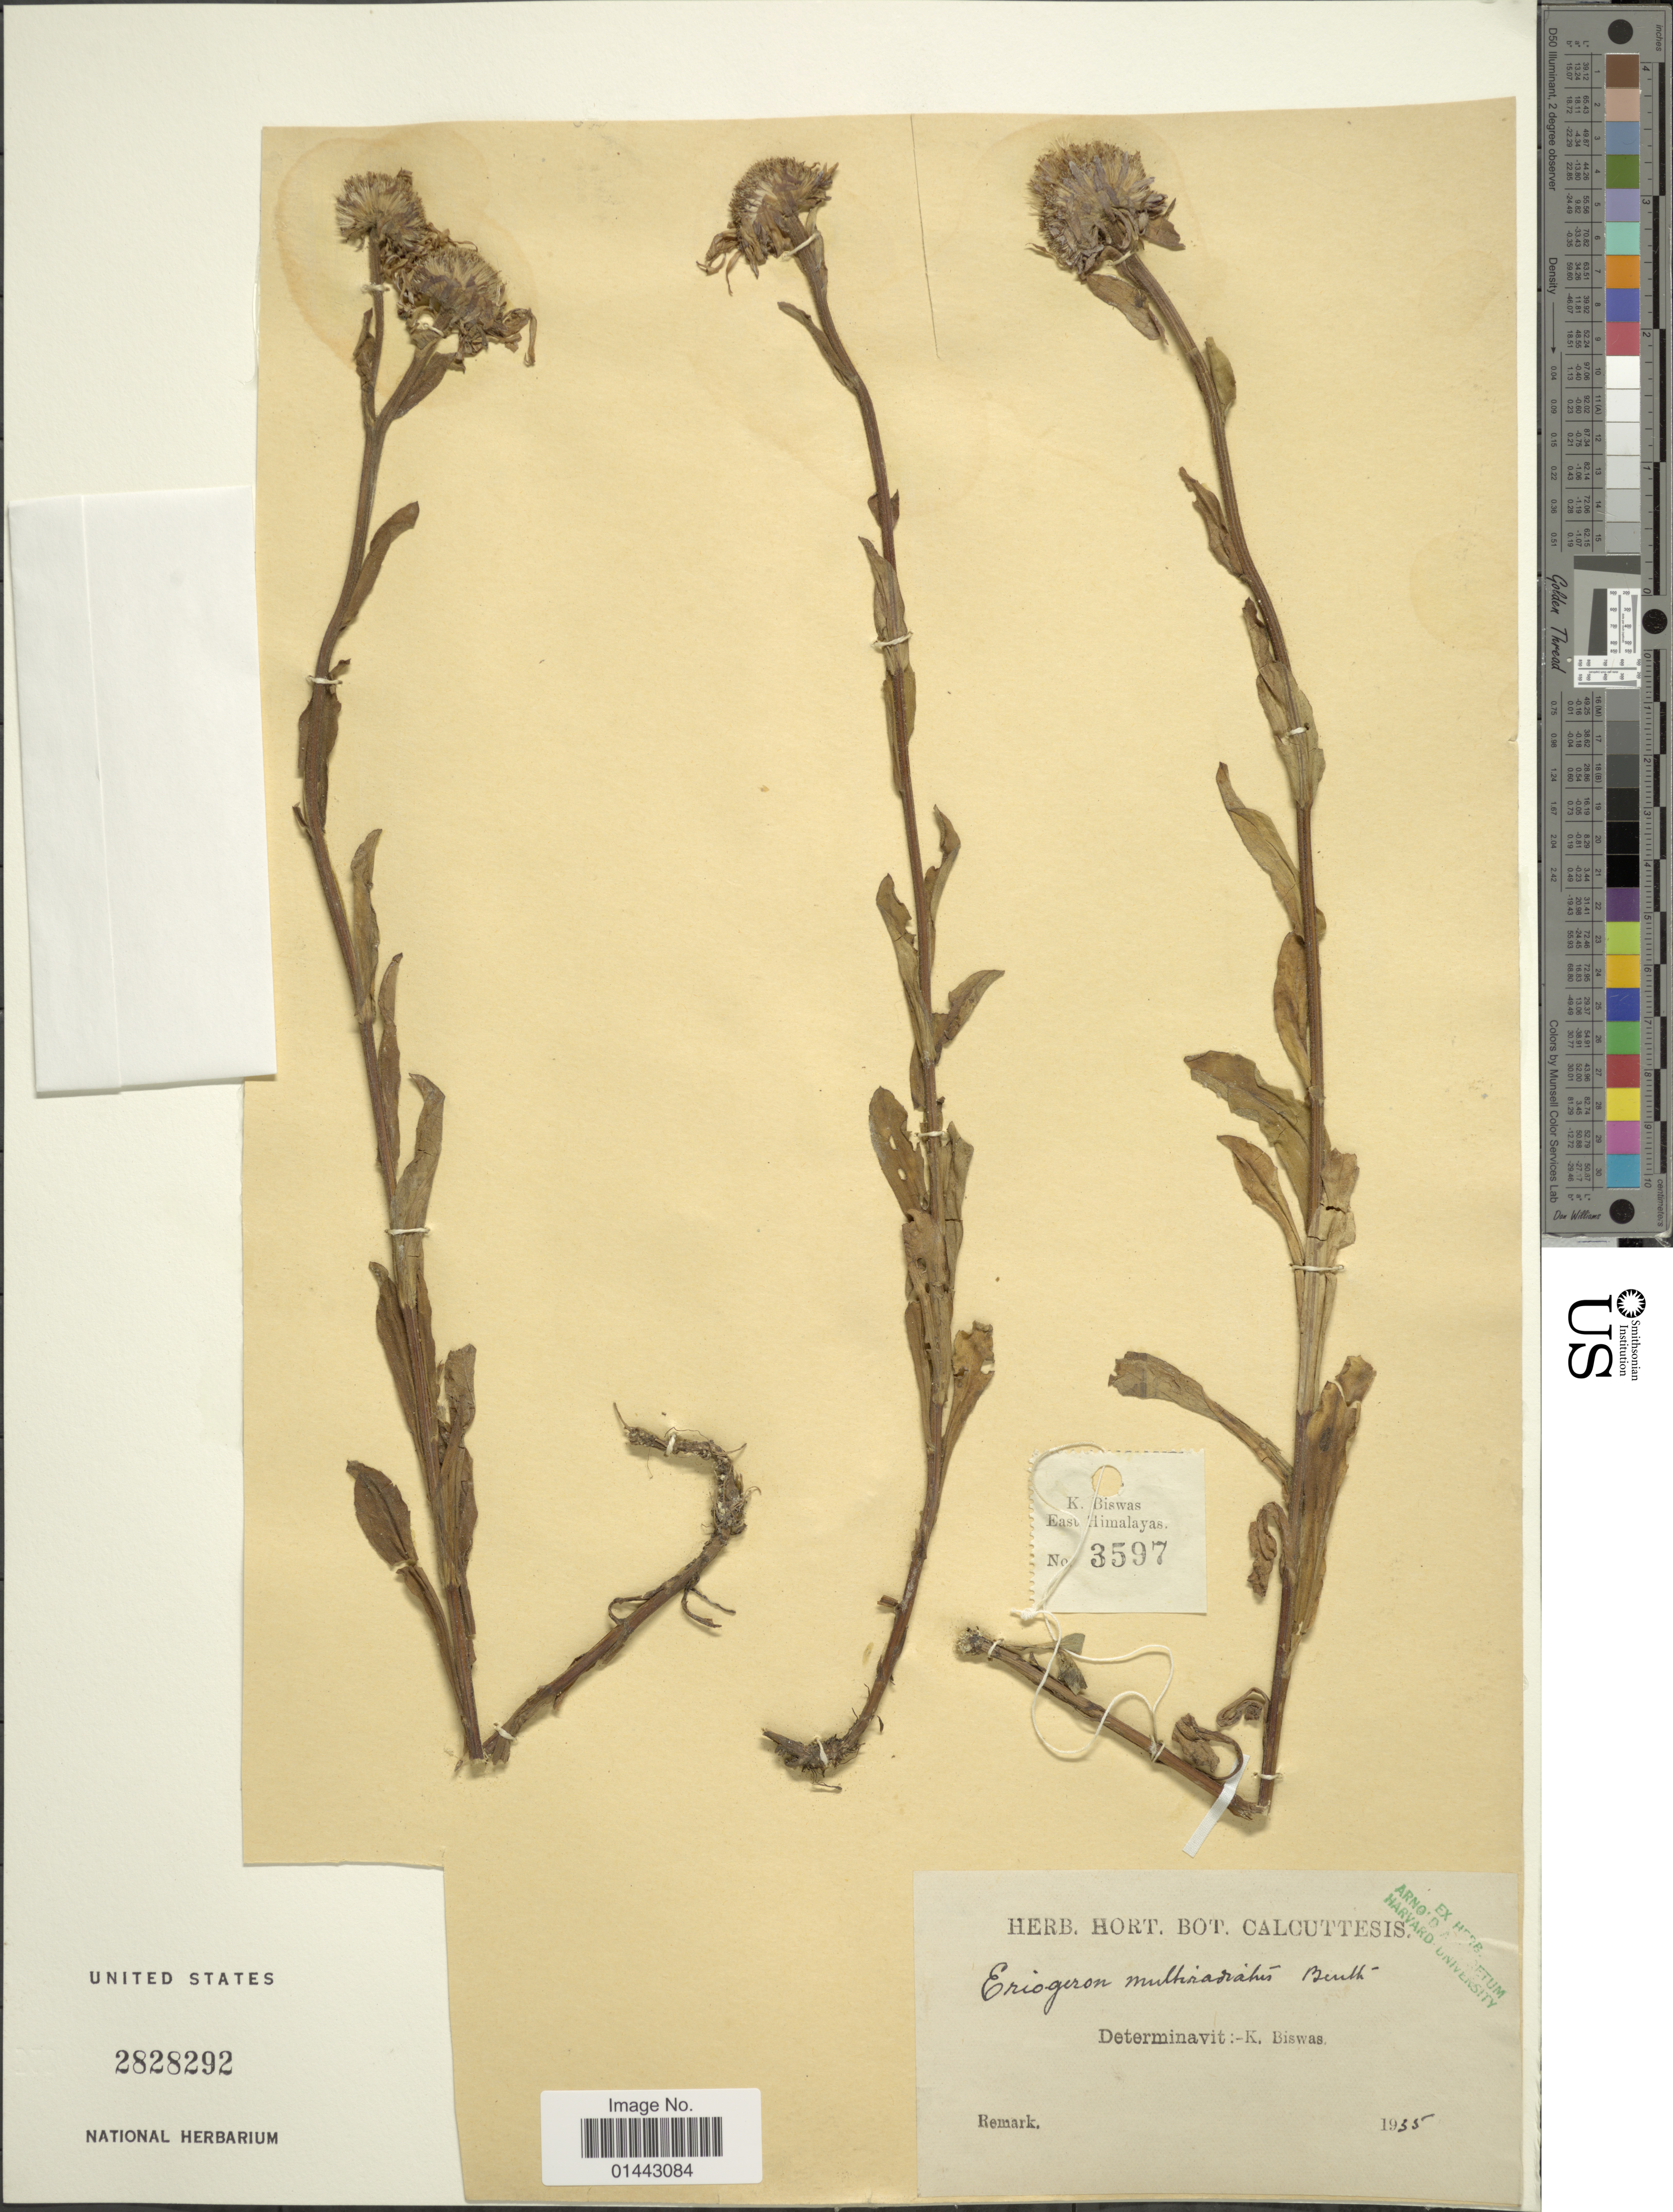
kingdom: Plantae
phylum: Tracheophyta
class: Magnoliopsida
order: Asterales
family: Asteraceae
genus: Erigeron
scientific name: Erigeron multiradiatus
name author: (Lindl. ex DC.) Benth. ex C.B. Clarke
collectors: ex Herb. Hort. Bot. Calcuttensis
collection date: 1935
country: India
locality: East Himalayas, Remark.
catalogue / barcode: US 2828292